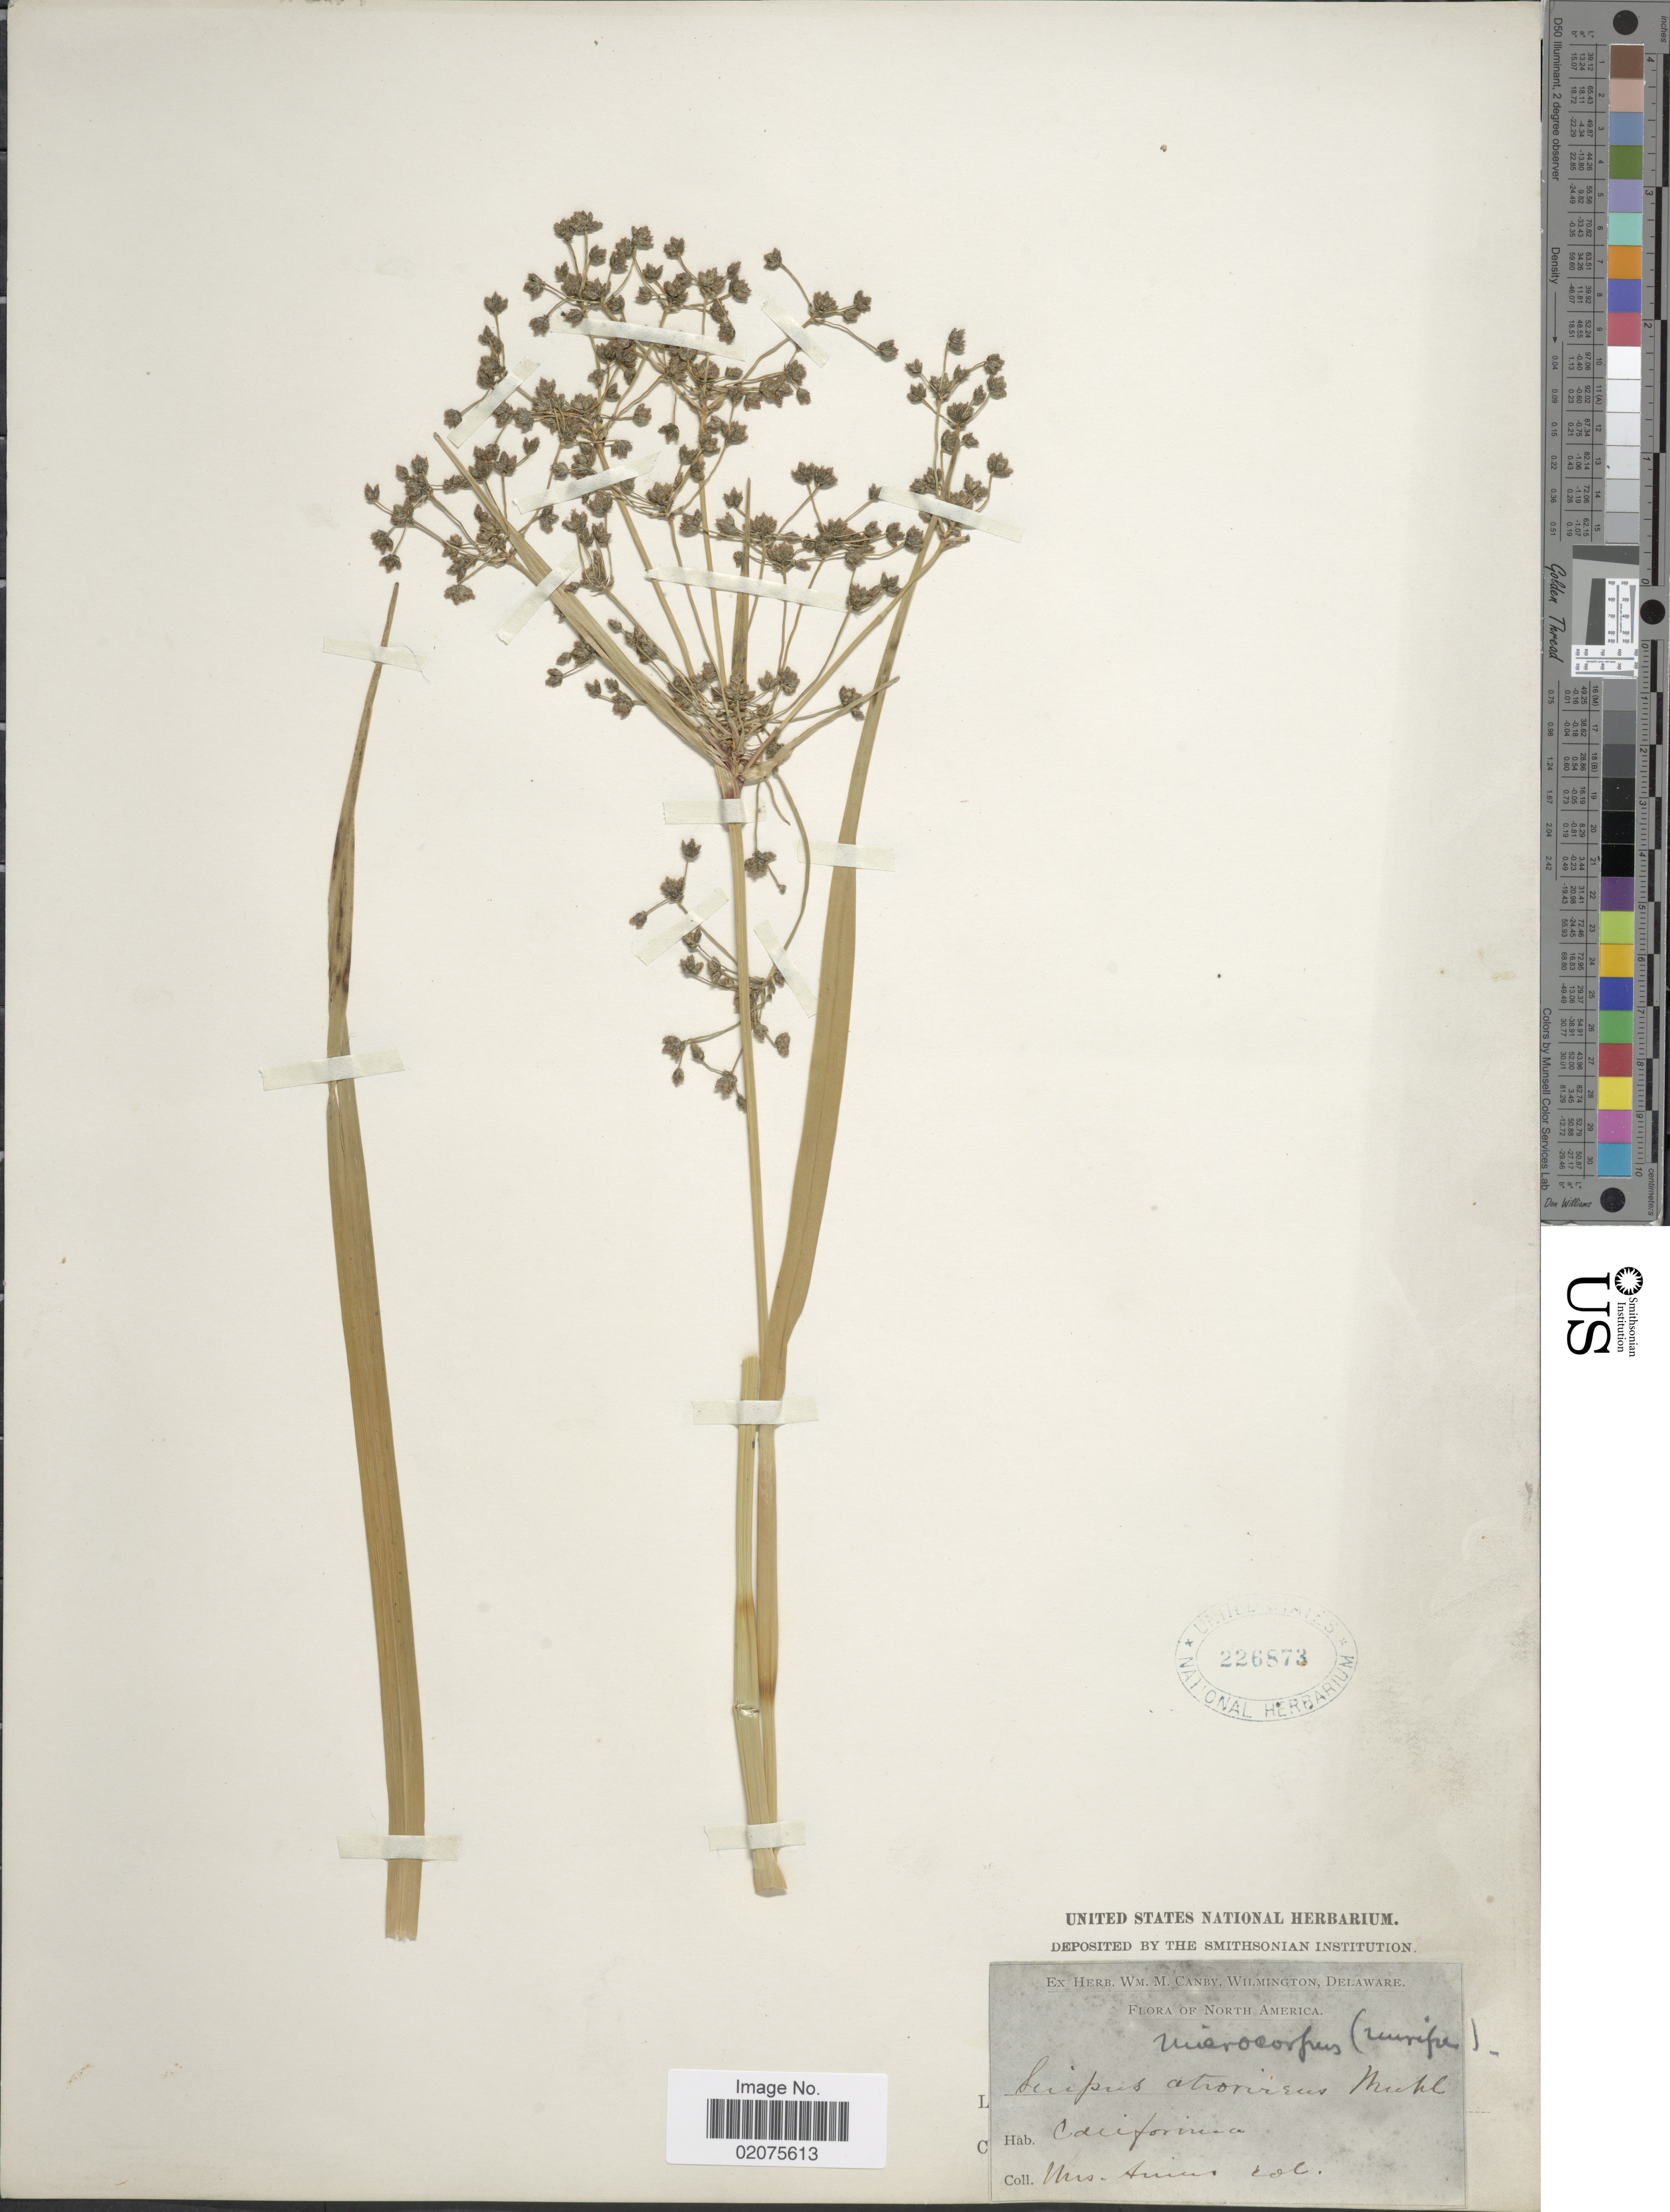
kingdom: Plantae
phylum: Tracheophyta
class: Liliopsida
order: Poales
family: Cyperaceae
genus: Scirpus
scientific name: Scirpus microcarpus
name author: J. Presl & C. Presl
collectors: -- Ames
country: United States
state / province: California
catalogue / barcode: US 226873